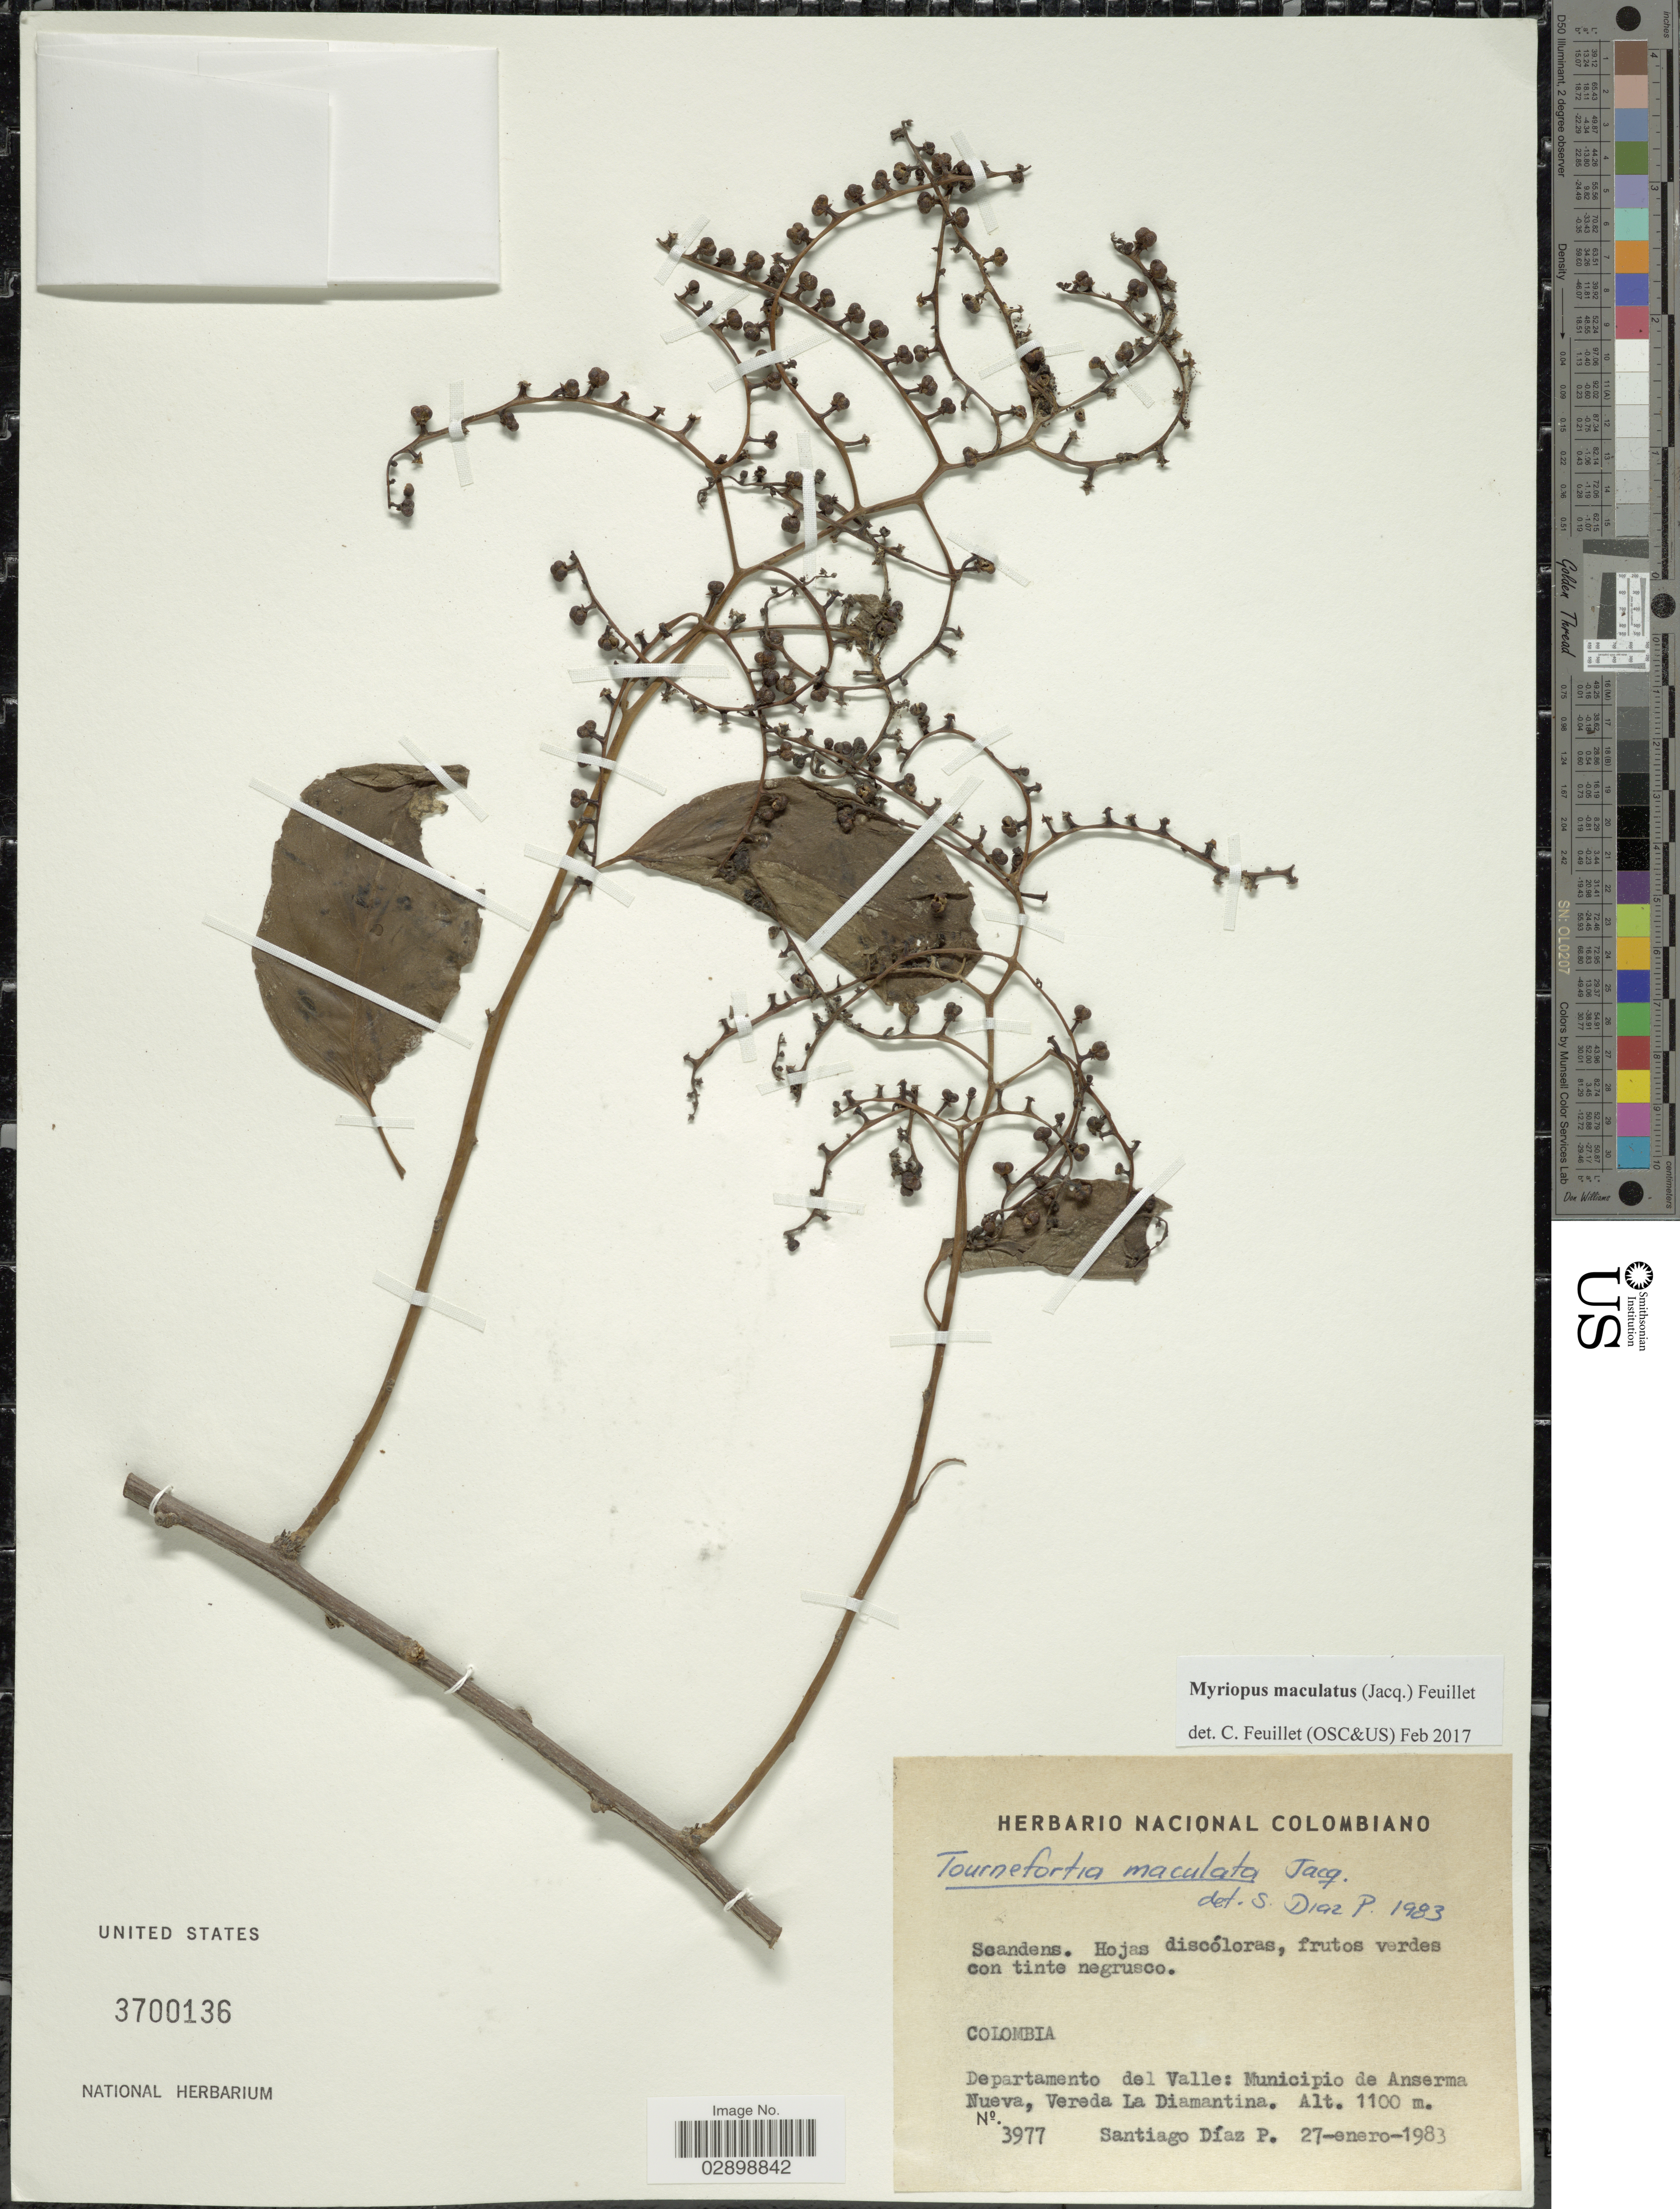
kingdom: Plantae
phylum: Tracheophyta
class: Magnoliopsida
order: Boraginales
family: Heliotropiaceae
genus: Myriopus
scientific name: Myriopus maculatus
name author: (Jacq.) Feuillet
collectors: S. Diaz P.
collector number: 3977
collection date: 1983-01-27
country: Colombia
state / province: Valle del Cauca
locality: Departamento del Valle: Municipio de Anserma Nueva, Vereda La Diamantina.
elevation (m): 1100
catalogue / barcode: US 3700136